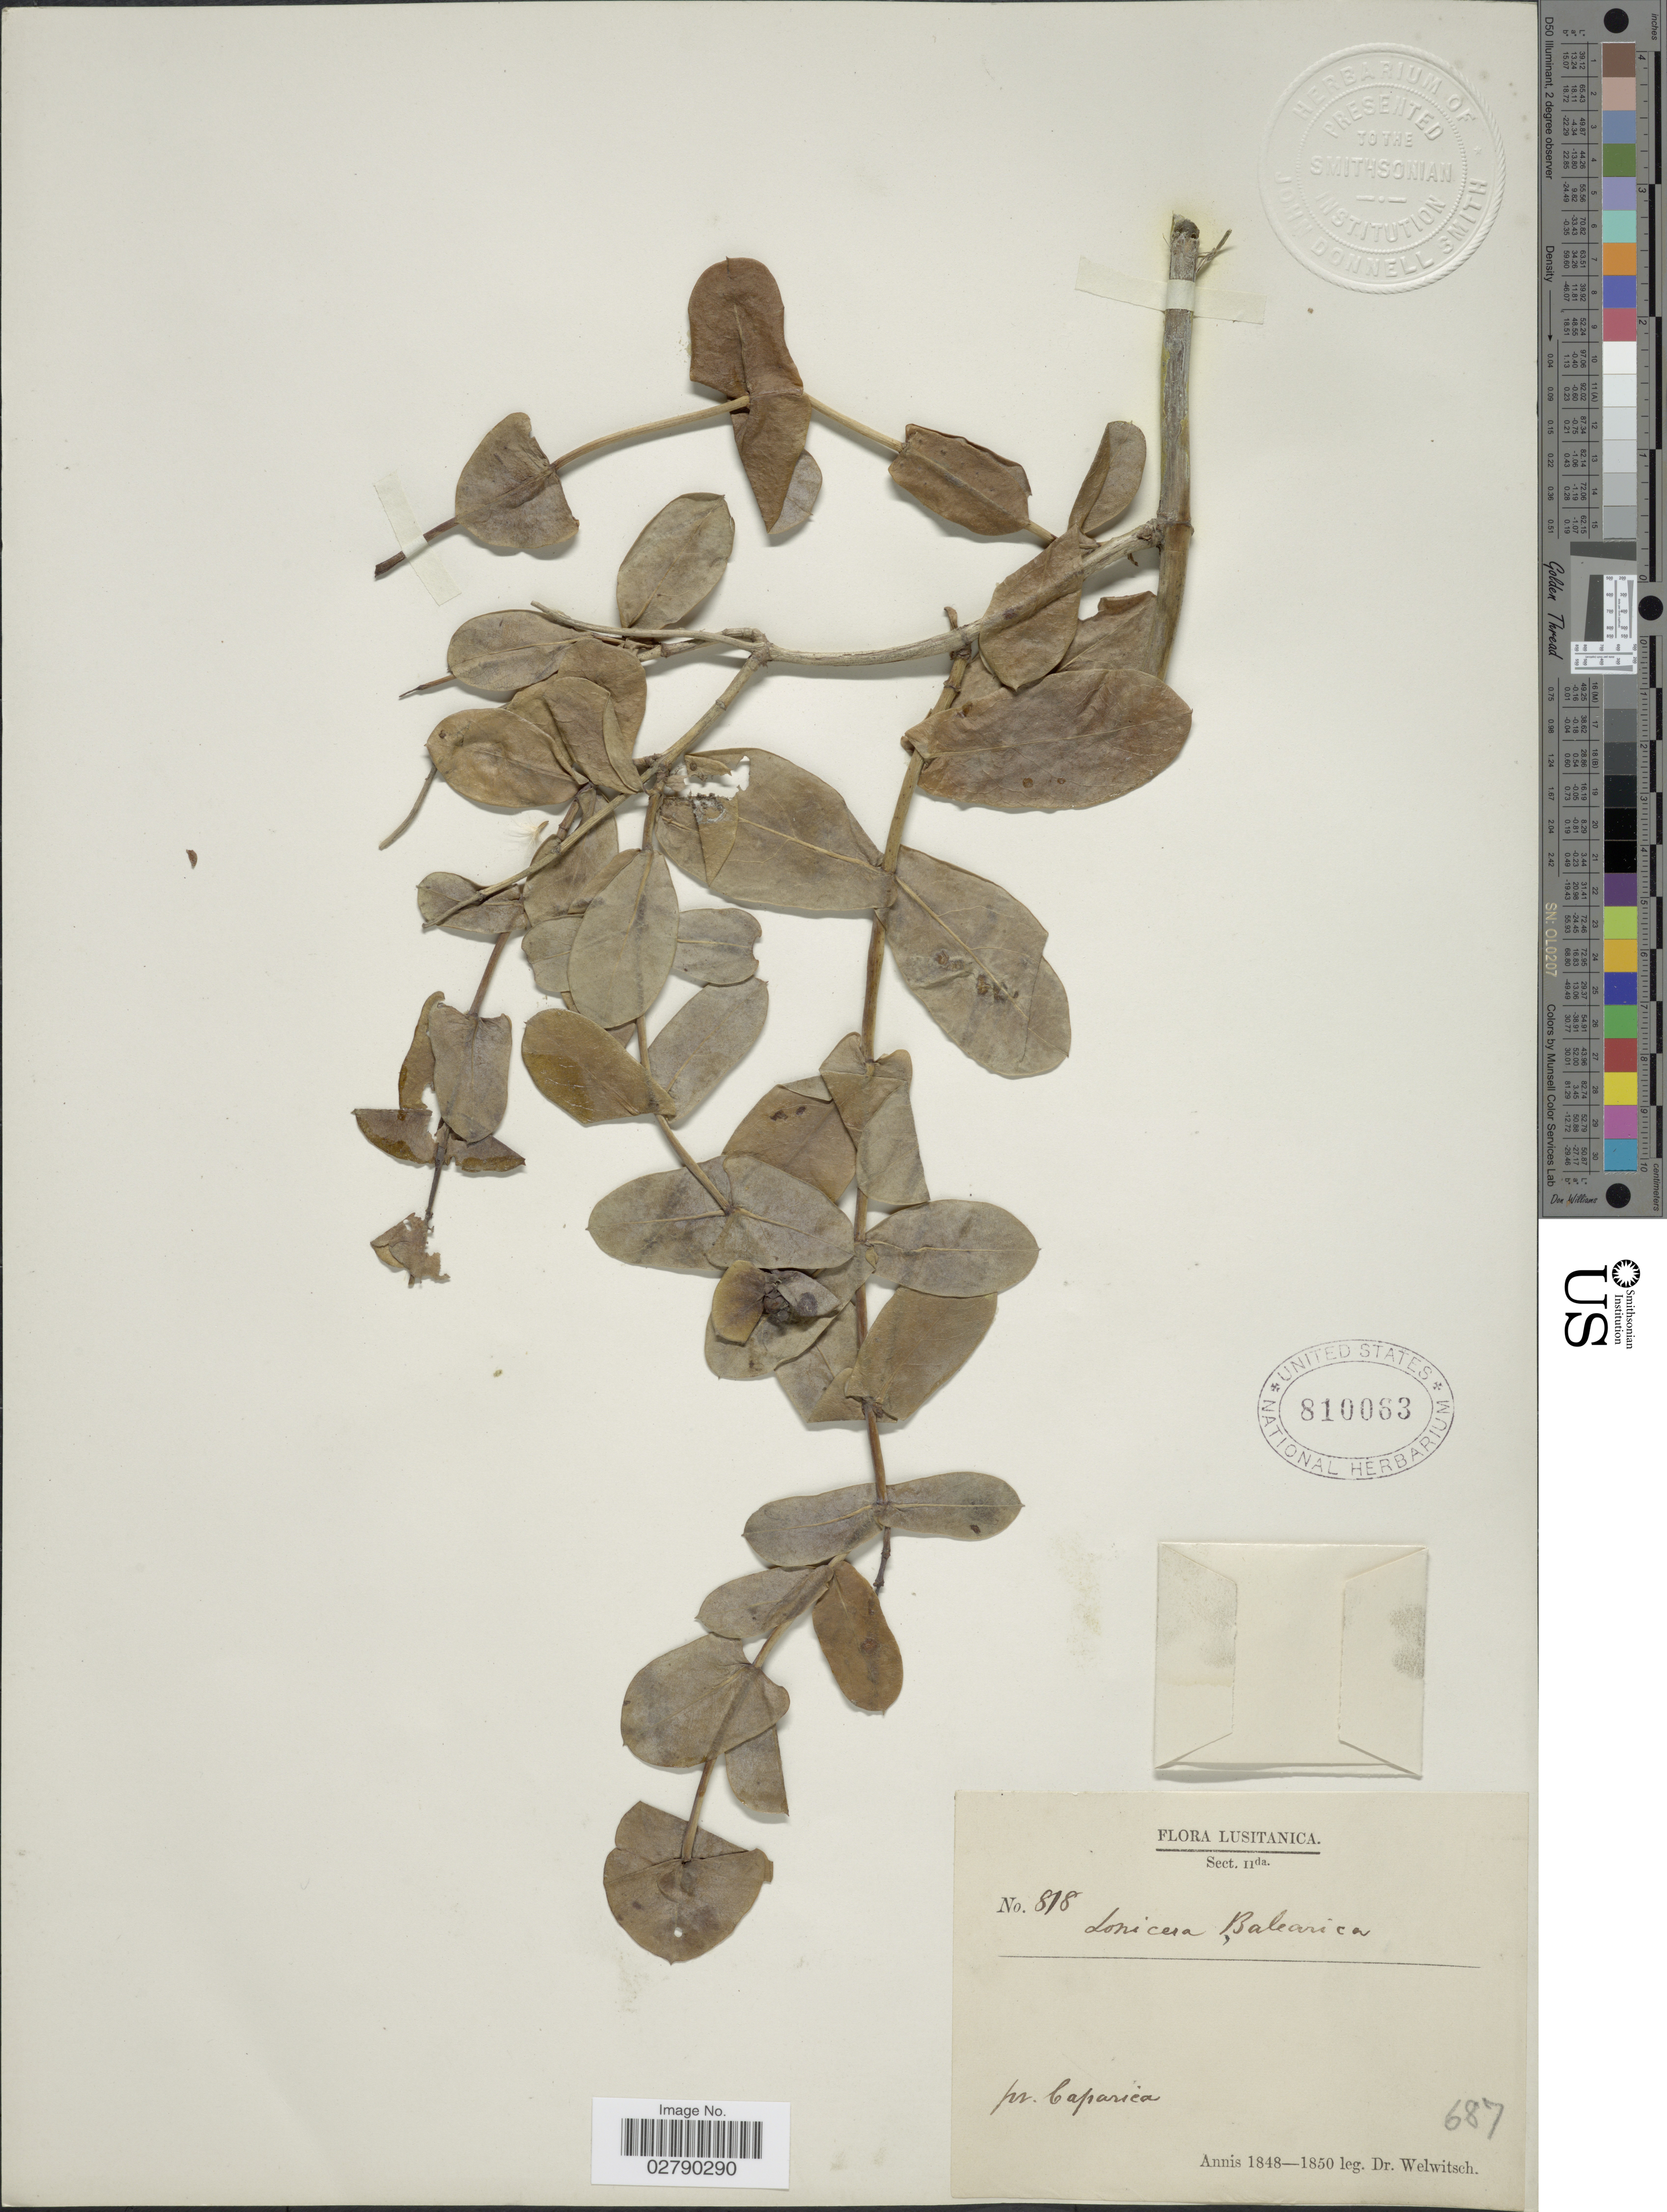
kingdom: Plantae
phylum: Tracheophyta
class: Magnoliopsida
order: Dipsacales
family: Caprifoliaceae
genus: Lonicera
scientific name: Lonicera balearica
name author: D.C.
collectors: -. Welwitsch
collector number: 818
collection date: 1848/1850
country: Portugal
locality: Lusitanica. Pr. Caparica.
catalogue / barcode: US 810063